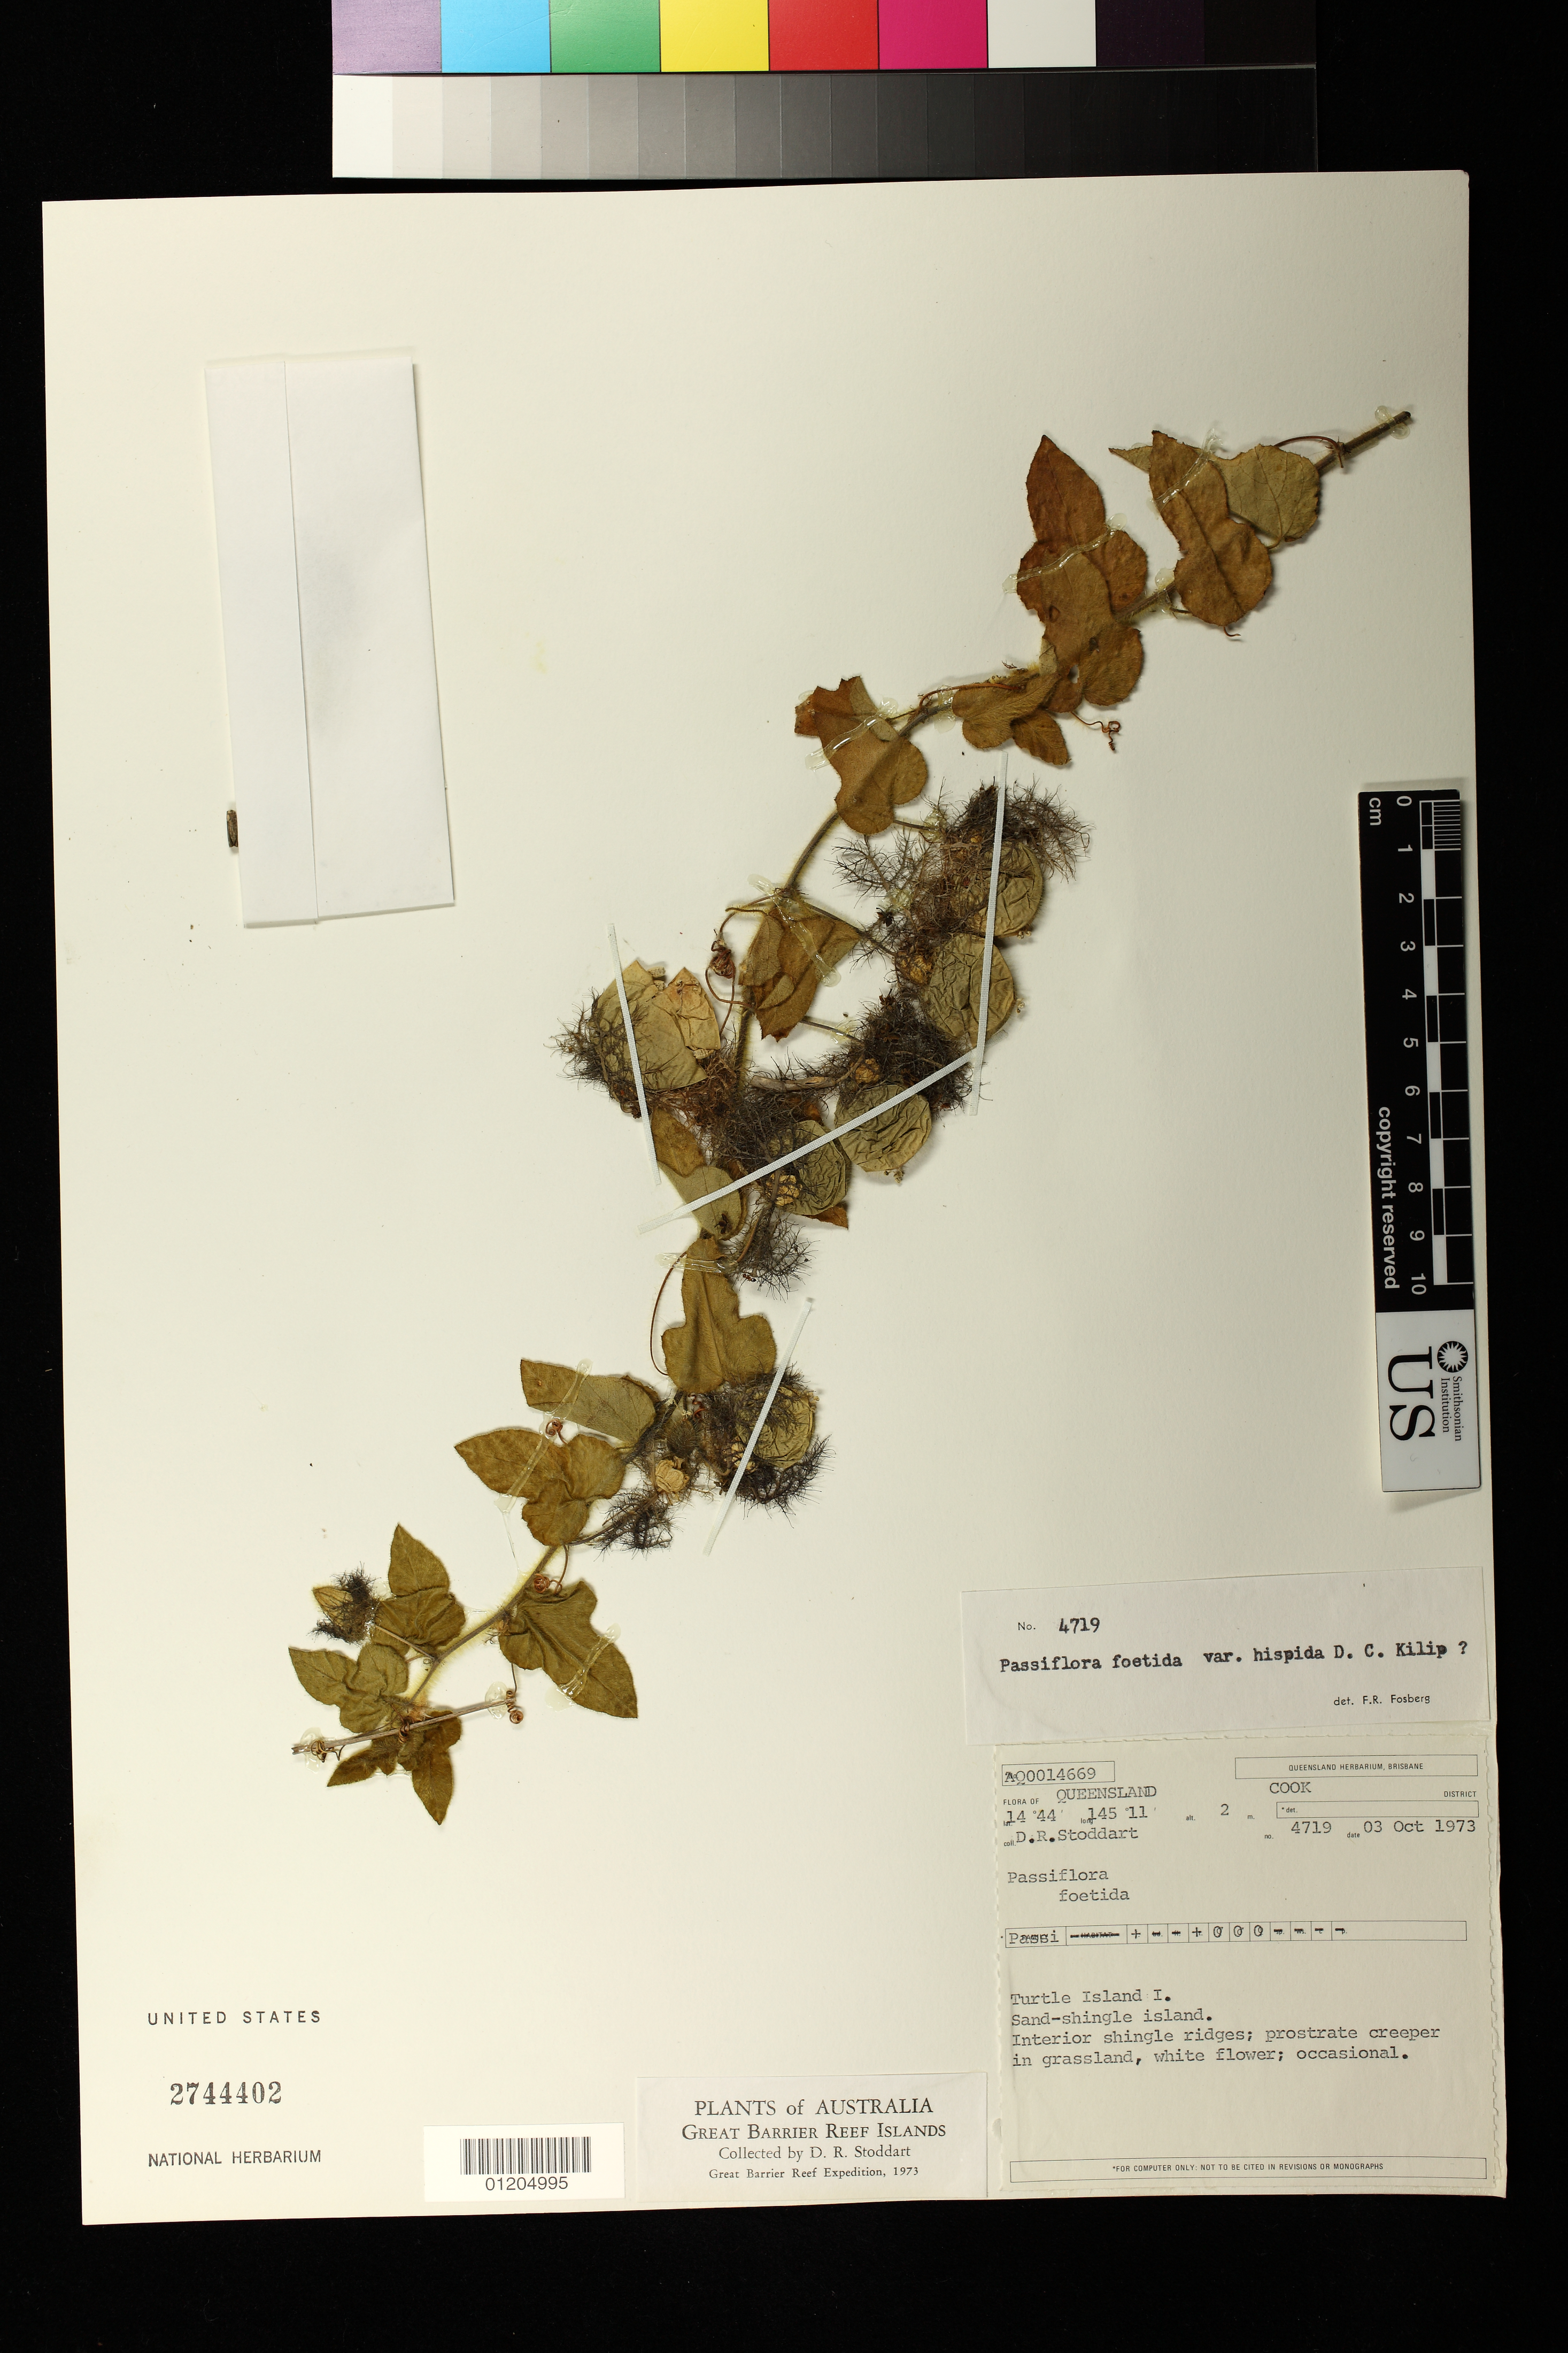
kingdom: Plantae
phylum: Tracheophyta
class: Magnoliopsida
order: Malpighiales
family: Passifloraceae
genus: Passiflora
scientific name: Passiflora foetida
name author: L.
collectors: D. R. Stoddart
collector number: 4719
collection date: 1973-10-03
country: Australia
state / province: Queensland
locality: Cook District.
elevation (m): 2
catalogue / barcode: US 2744402